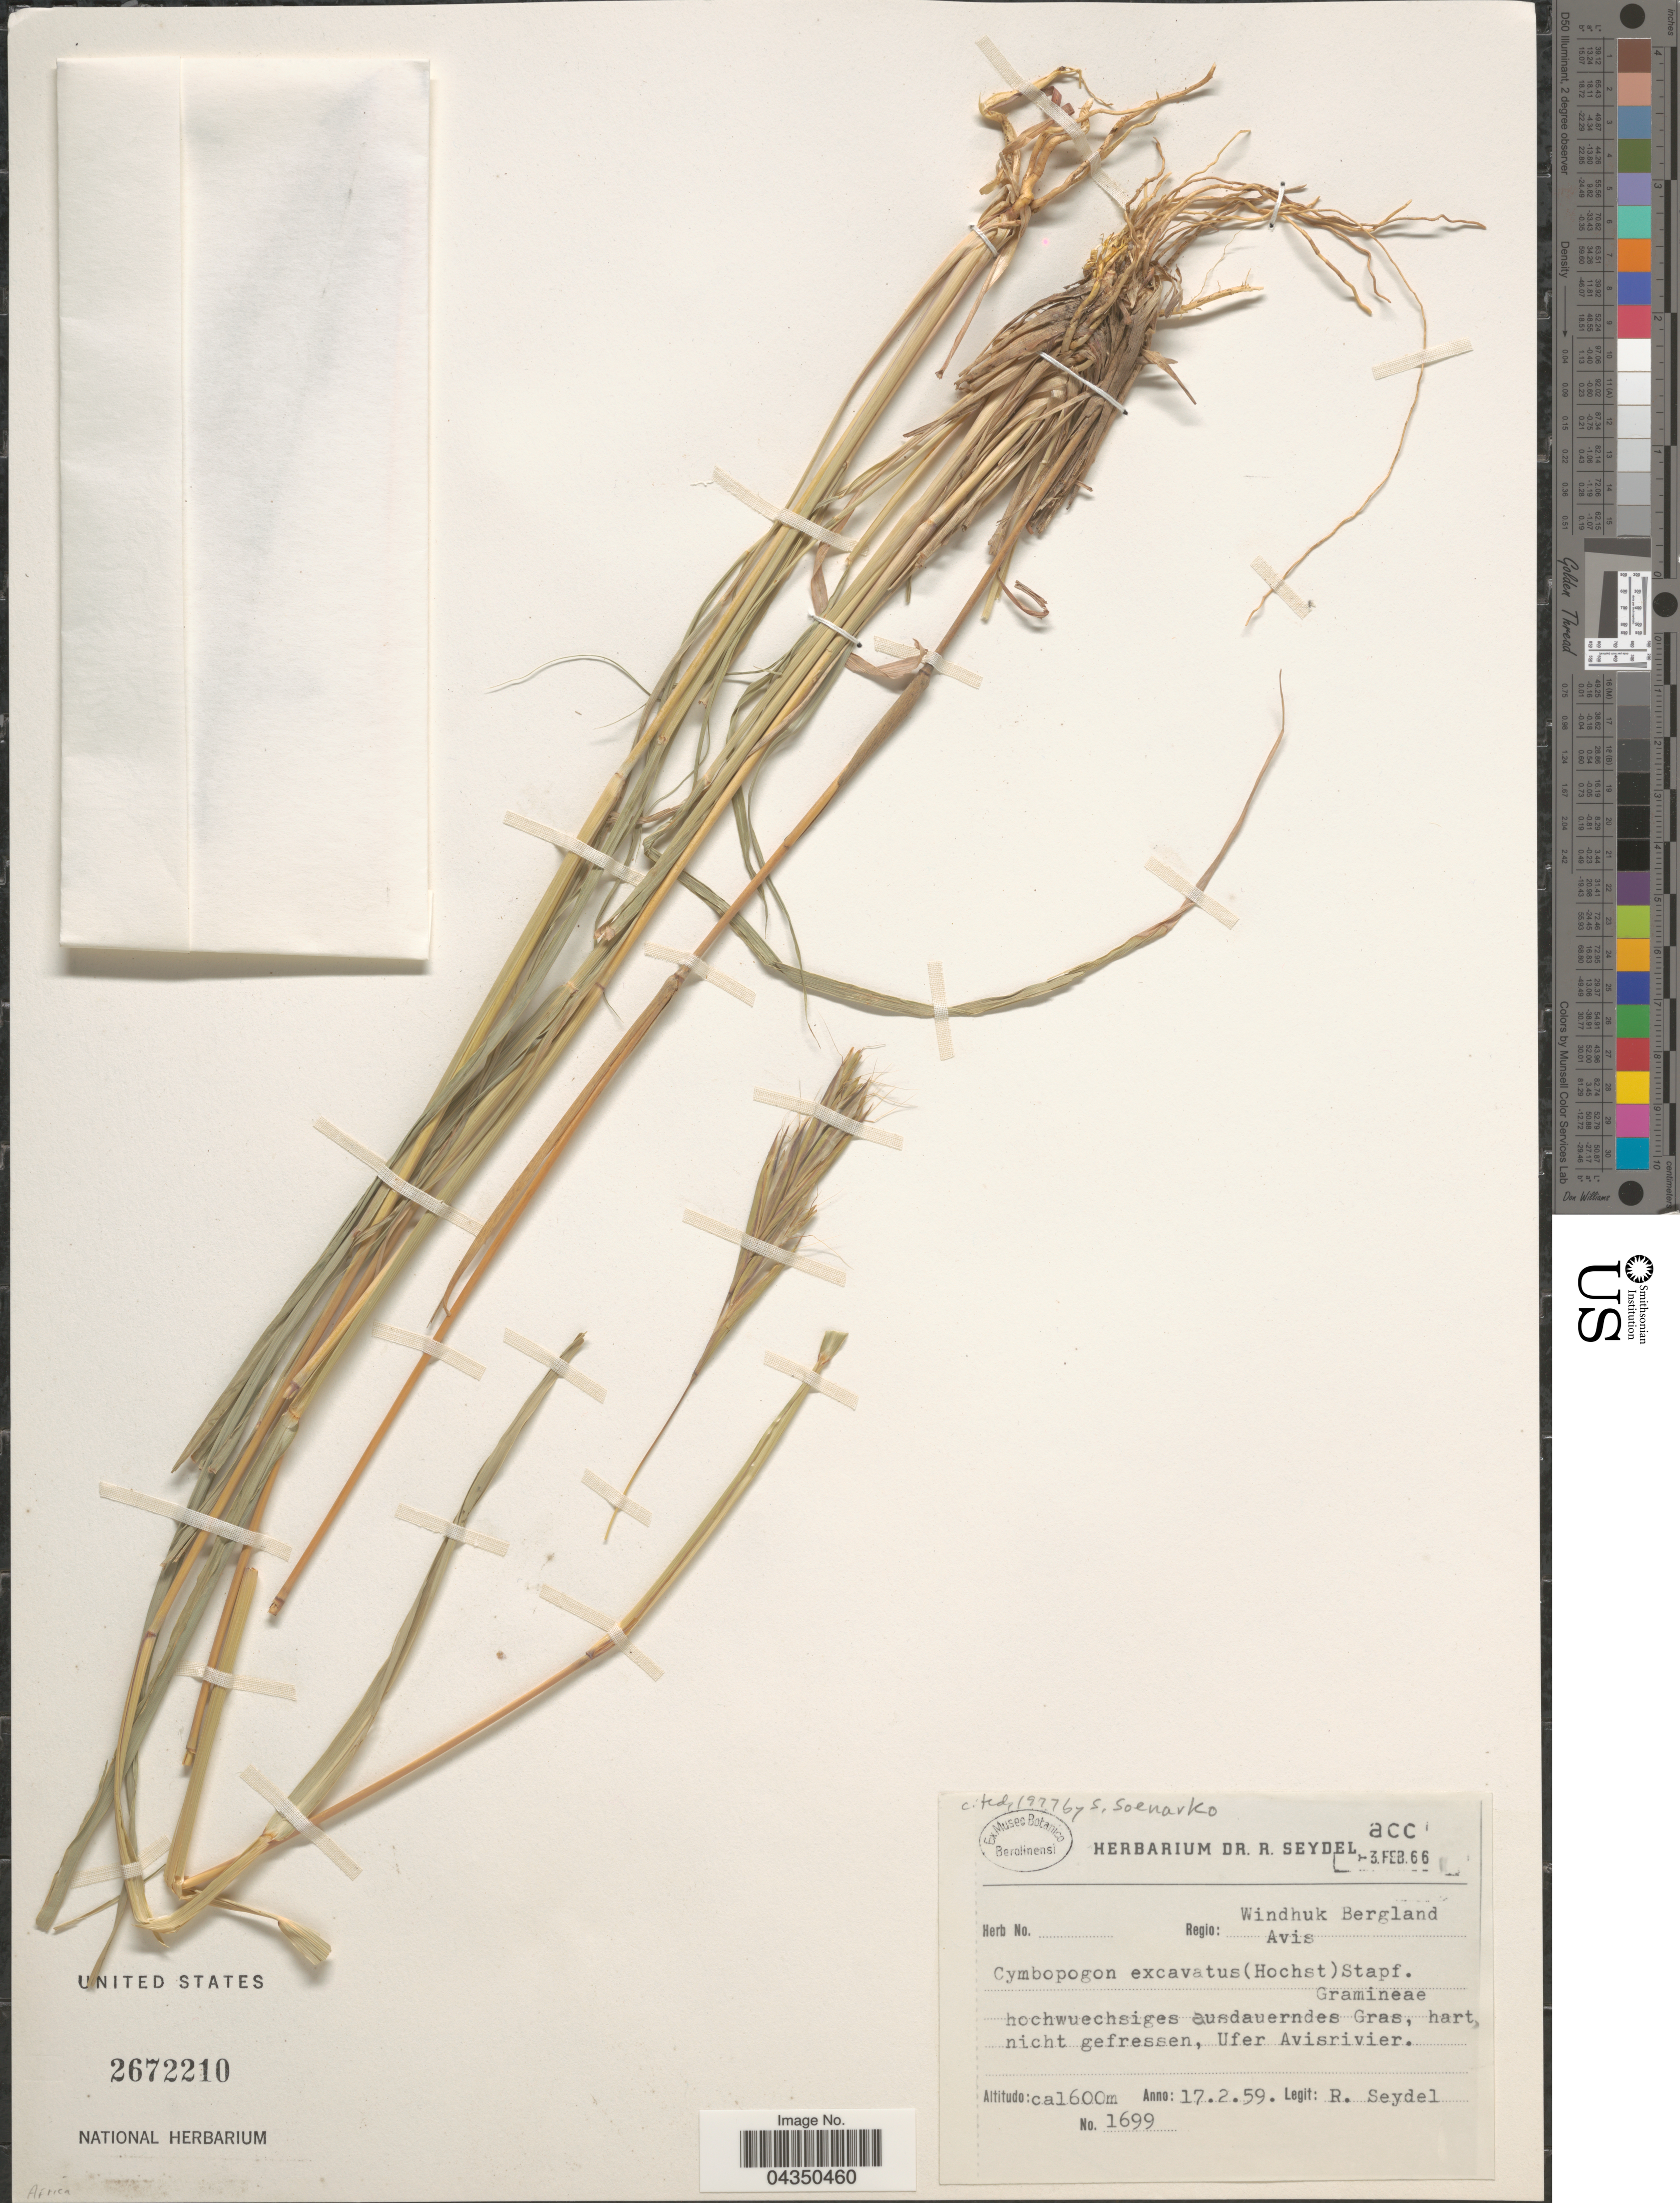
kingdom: Plantae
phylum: Tracheophyta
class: Liliopsida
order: Poales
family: Poaceae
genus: Cymbopogon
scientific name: Cymbopogon caesius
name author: (Nees ex Hook. & Arn.) Stapf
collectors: R. Seydel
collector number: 1699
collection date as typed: Transcribed d/m/y: 17/2/59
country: Namibia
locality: Regio: Windhuk Bergland. Avis. Ufer Avisrivier.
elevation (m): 1600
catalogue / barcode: US 2672210